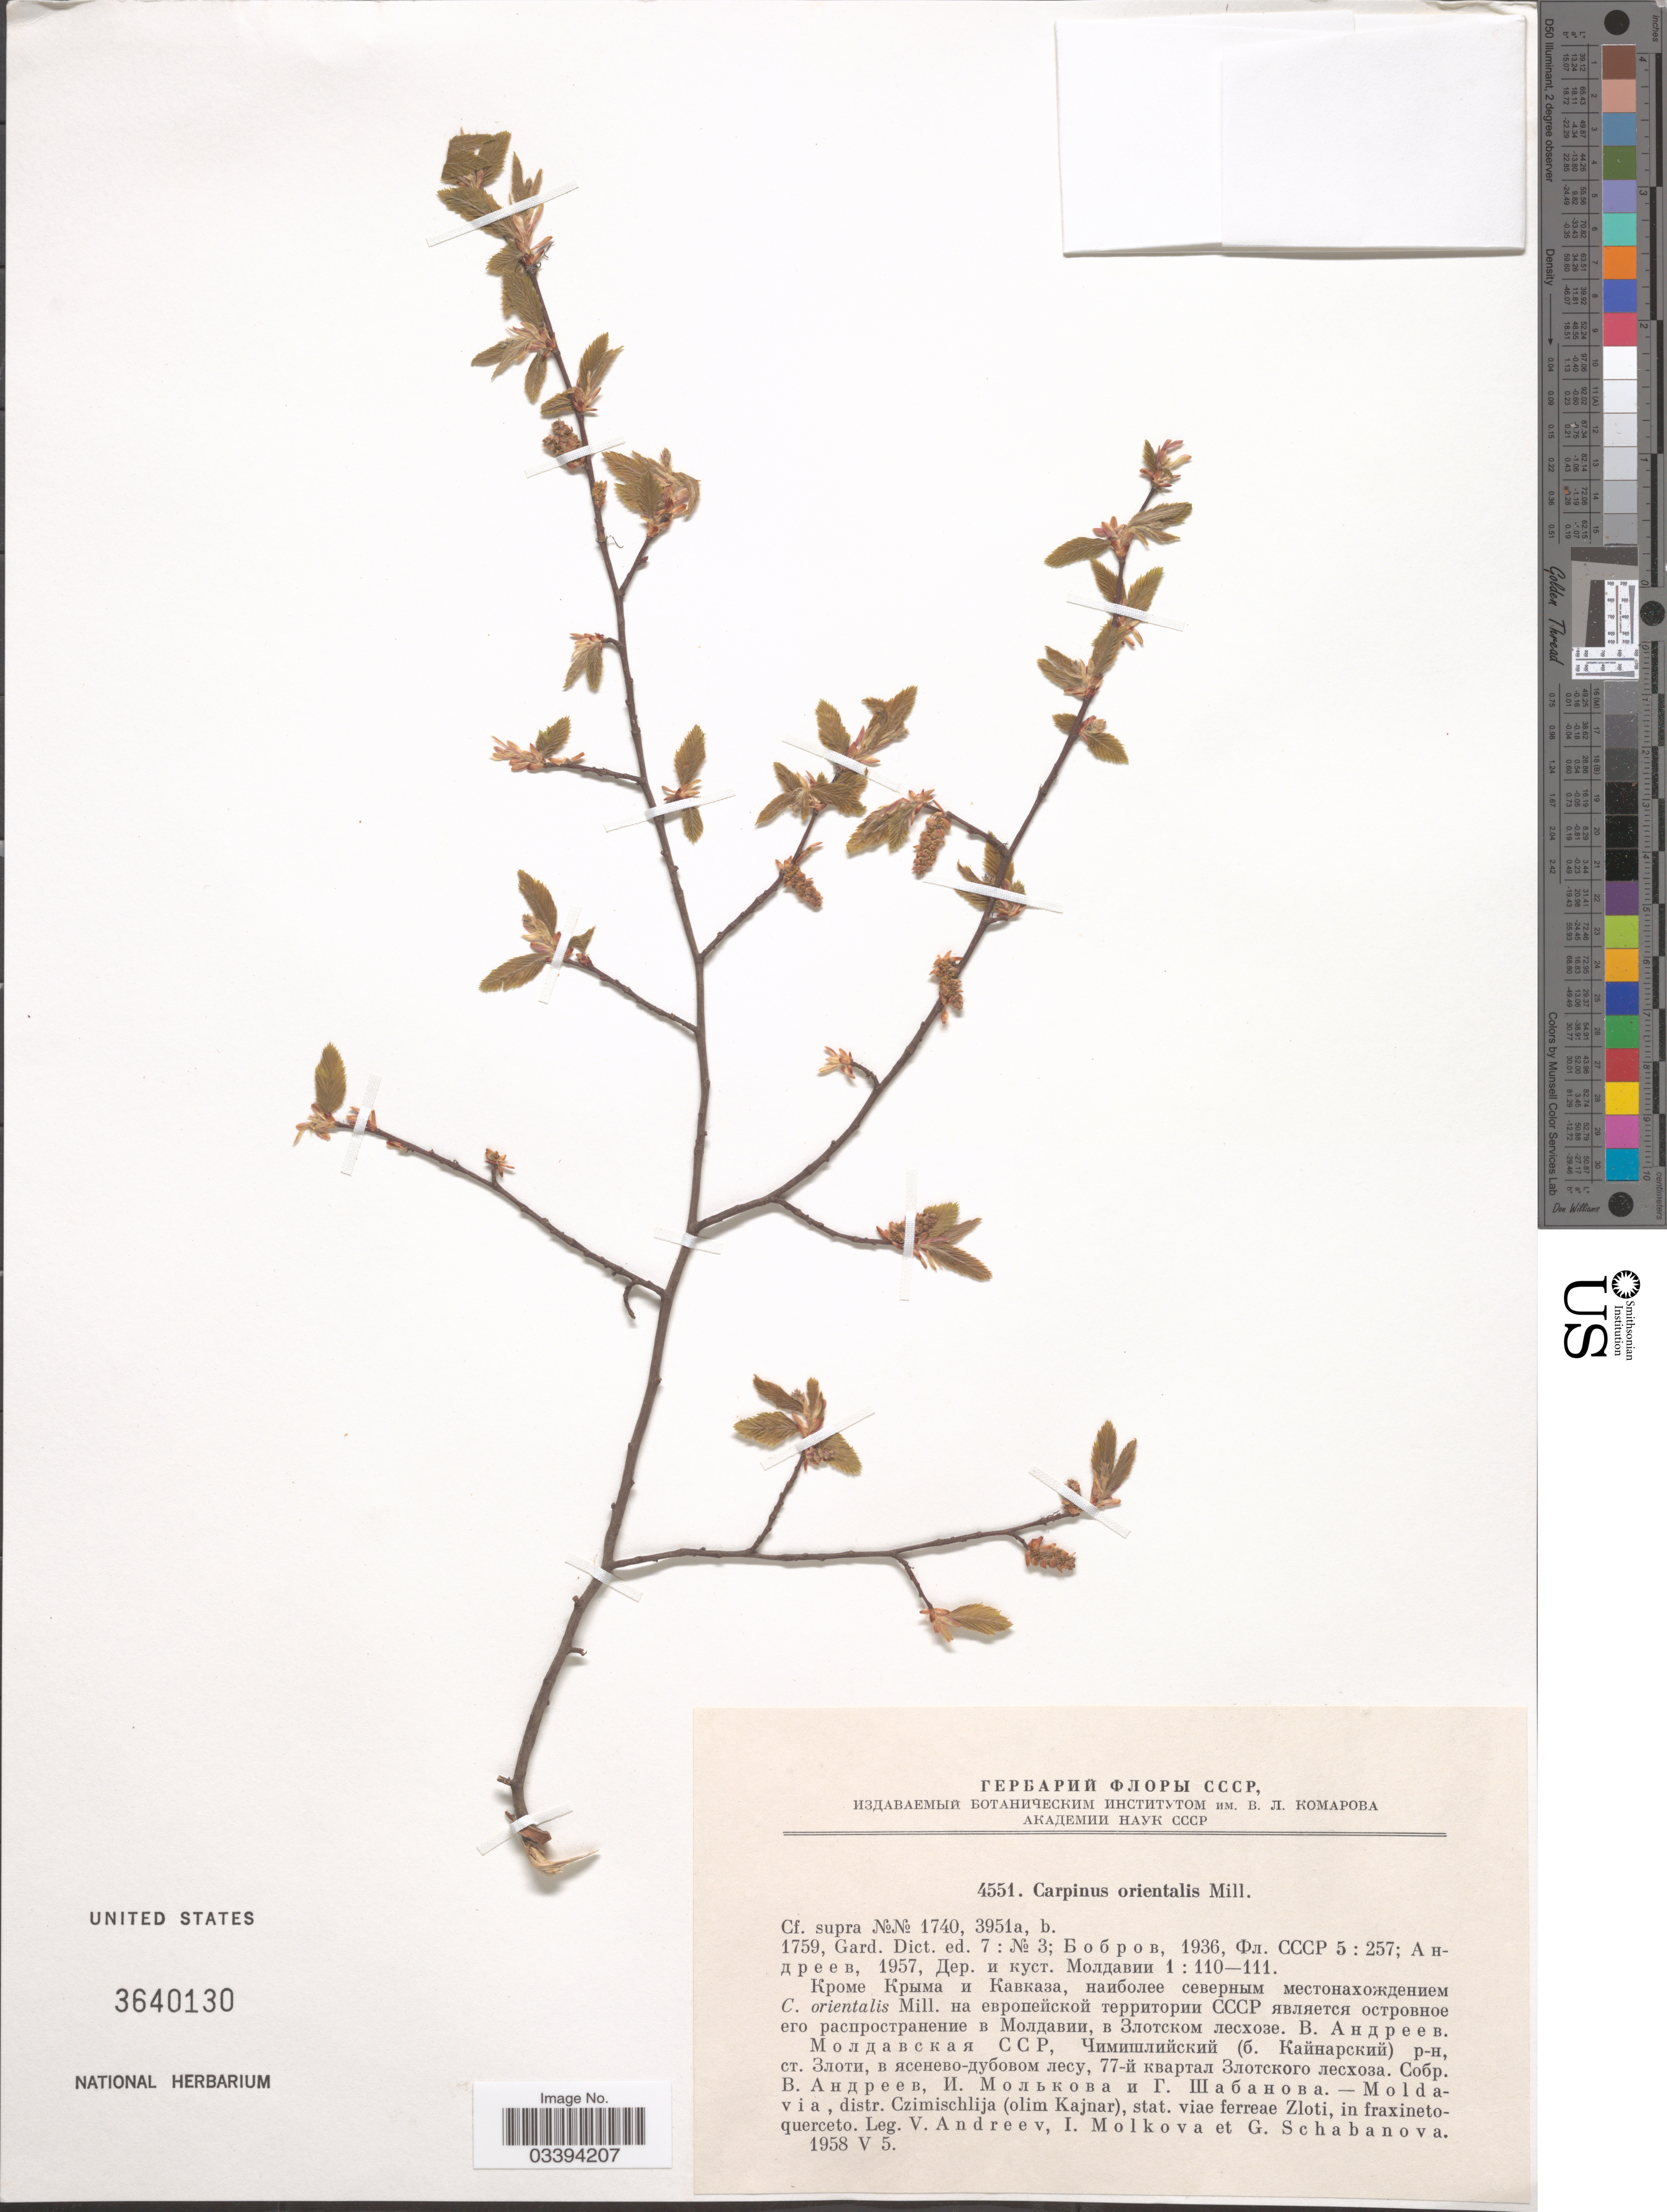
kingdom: Plantae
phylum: Tracheophyta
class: Magnoliopsida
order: Fagales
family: Betulaceae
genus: Carpinus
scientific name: Carpinus orientalis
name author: Mill.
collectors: V. Andreev, I. Molkova & G. Shabanova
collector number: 4551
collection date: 1958-05-05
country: Moldova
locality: Moldavia, distr. Czimischlija (olim Kajnar), stat. viae ferreae Zloti, in fraxineto-querceto.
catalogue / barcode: US 3640130